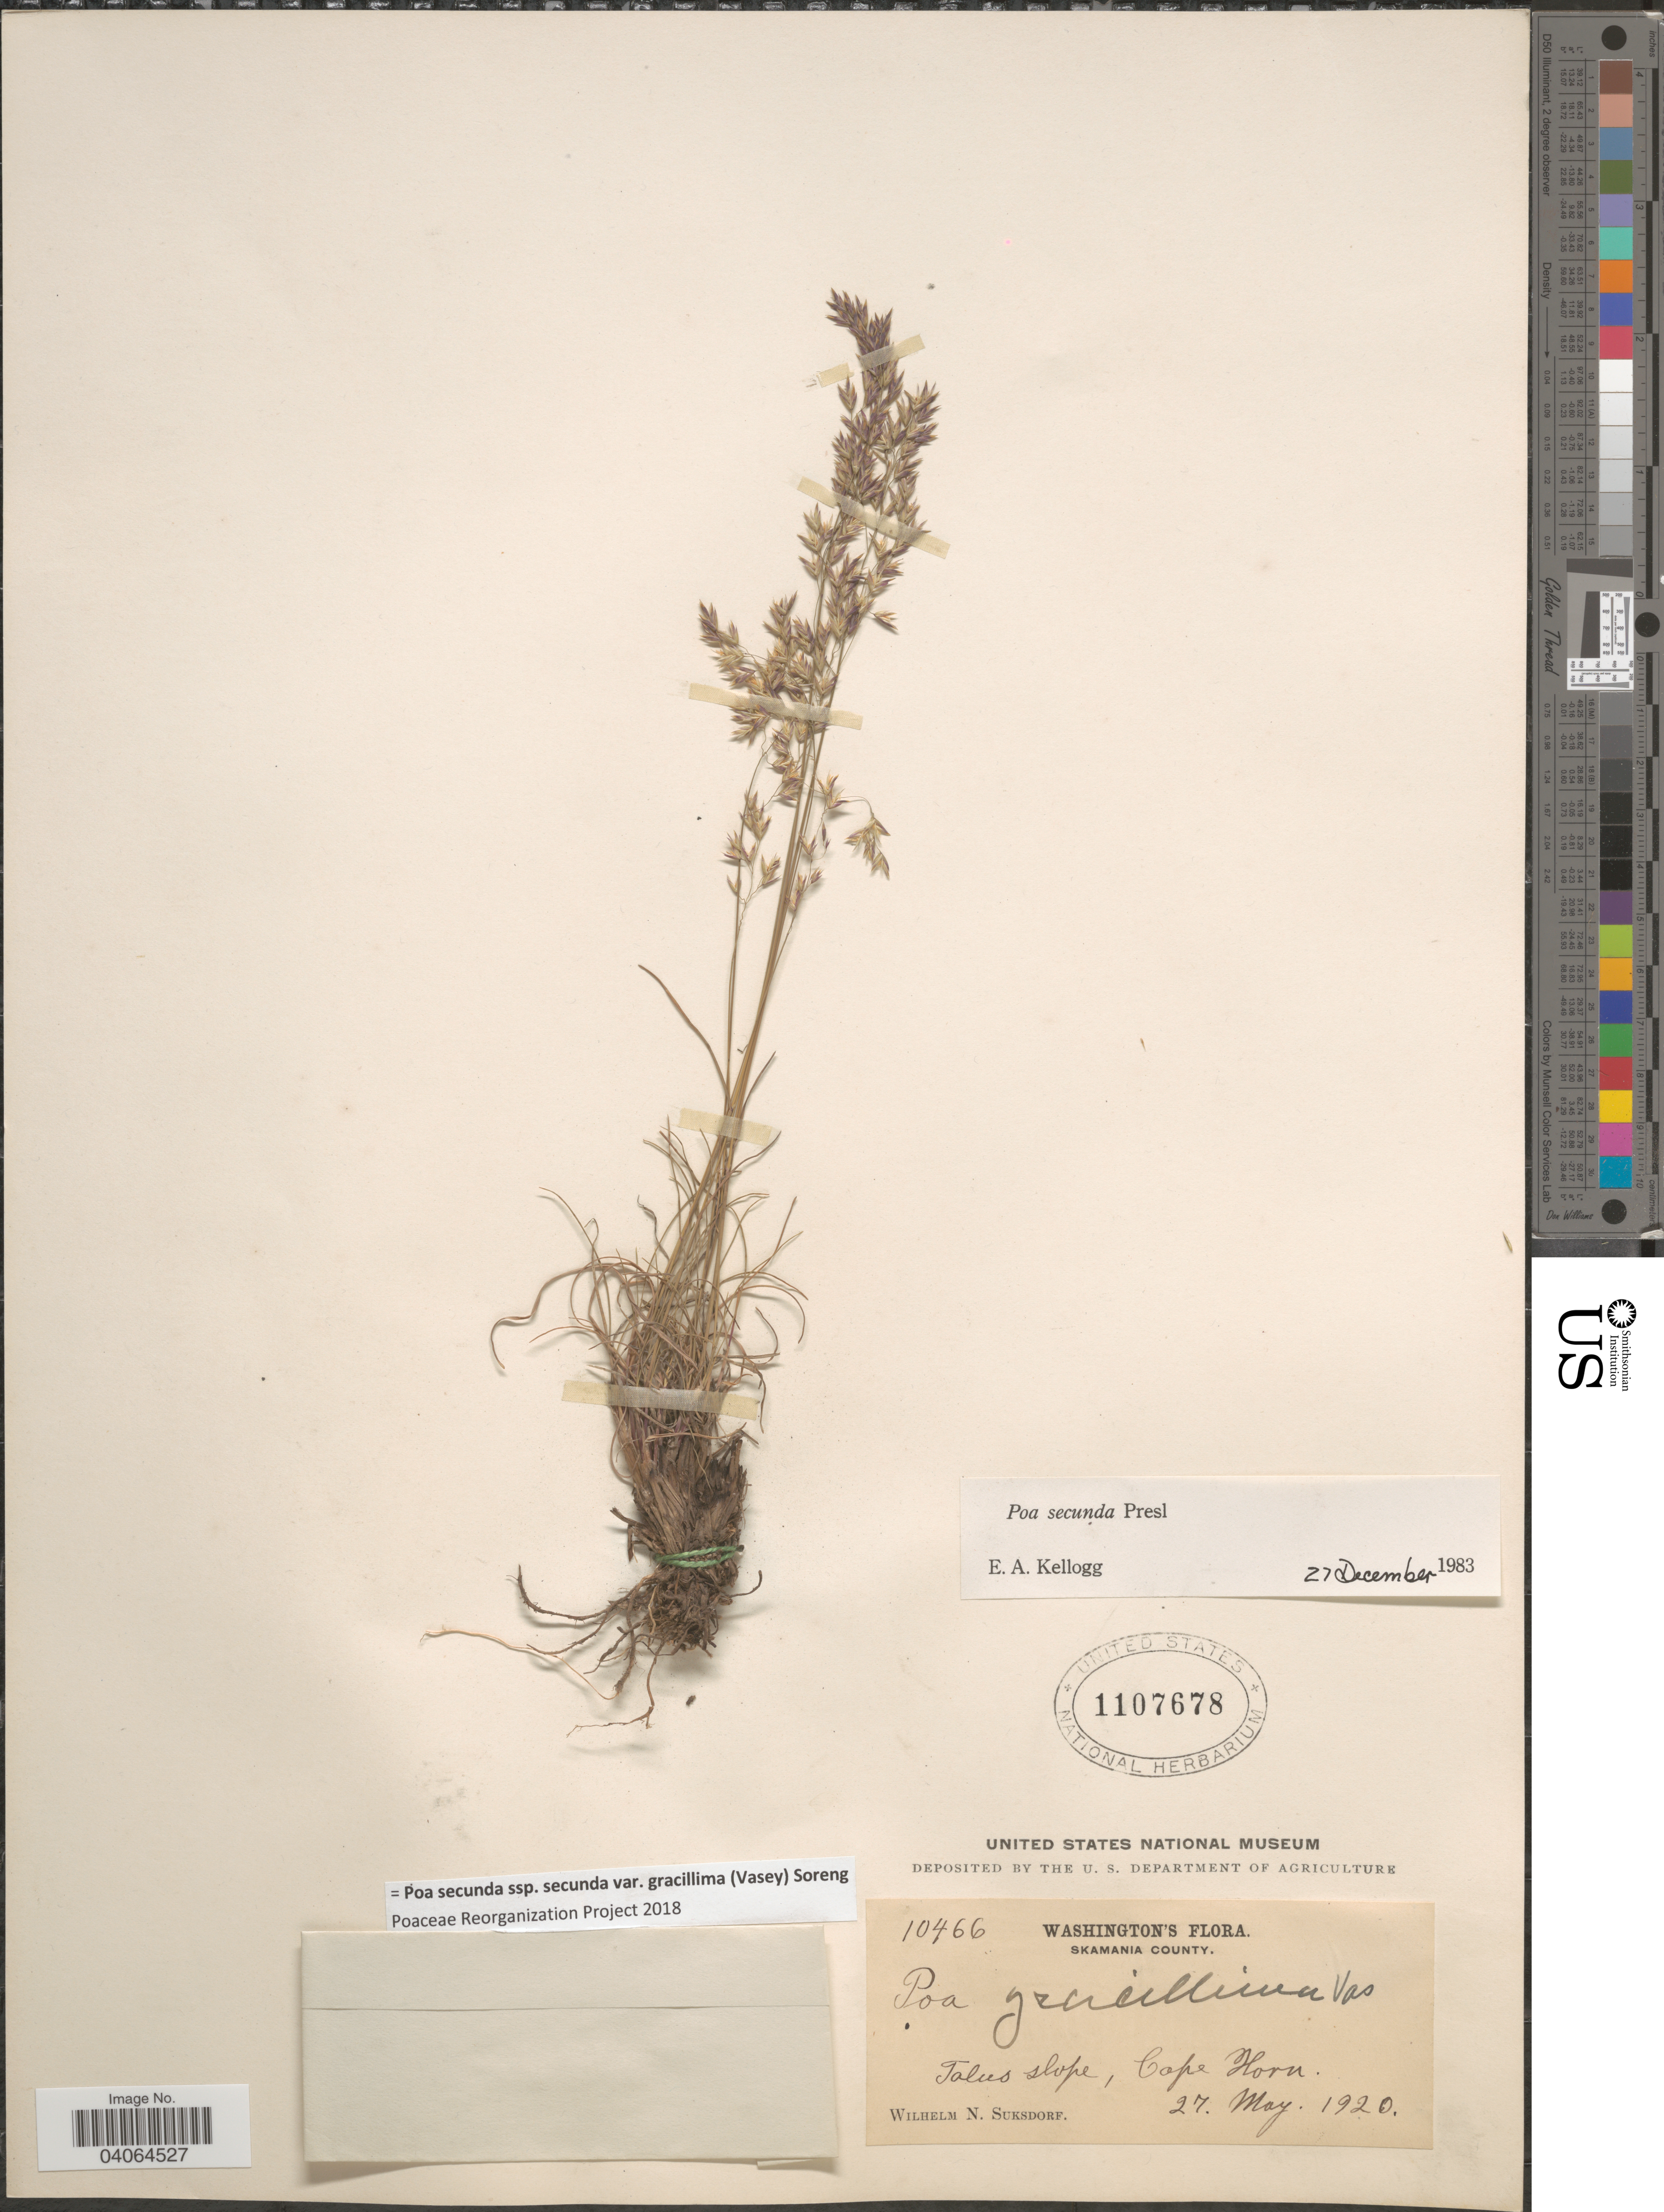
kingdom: Plantae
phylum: Tracheophyta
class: Liliopsida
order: Poales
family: Poaceae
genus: Poa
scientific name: Poa secunda subsp. secunda var. gracillima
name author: (Vasey) Soreng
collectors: W. N. Suksdorf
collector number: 10466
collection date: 1920-05-27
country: United States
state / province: Washington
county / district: Skamania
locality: Skamania County. Talus slope, Cape Horn.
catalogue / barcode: US 1107678